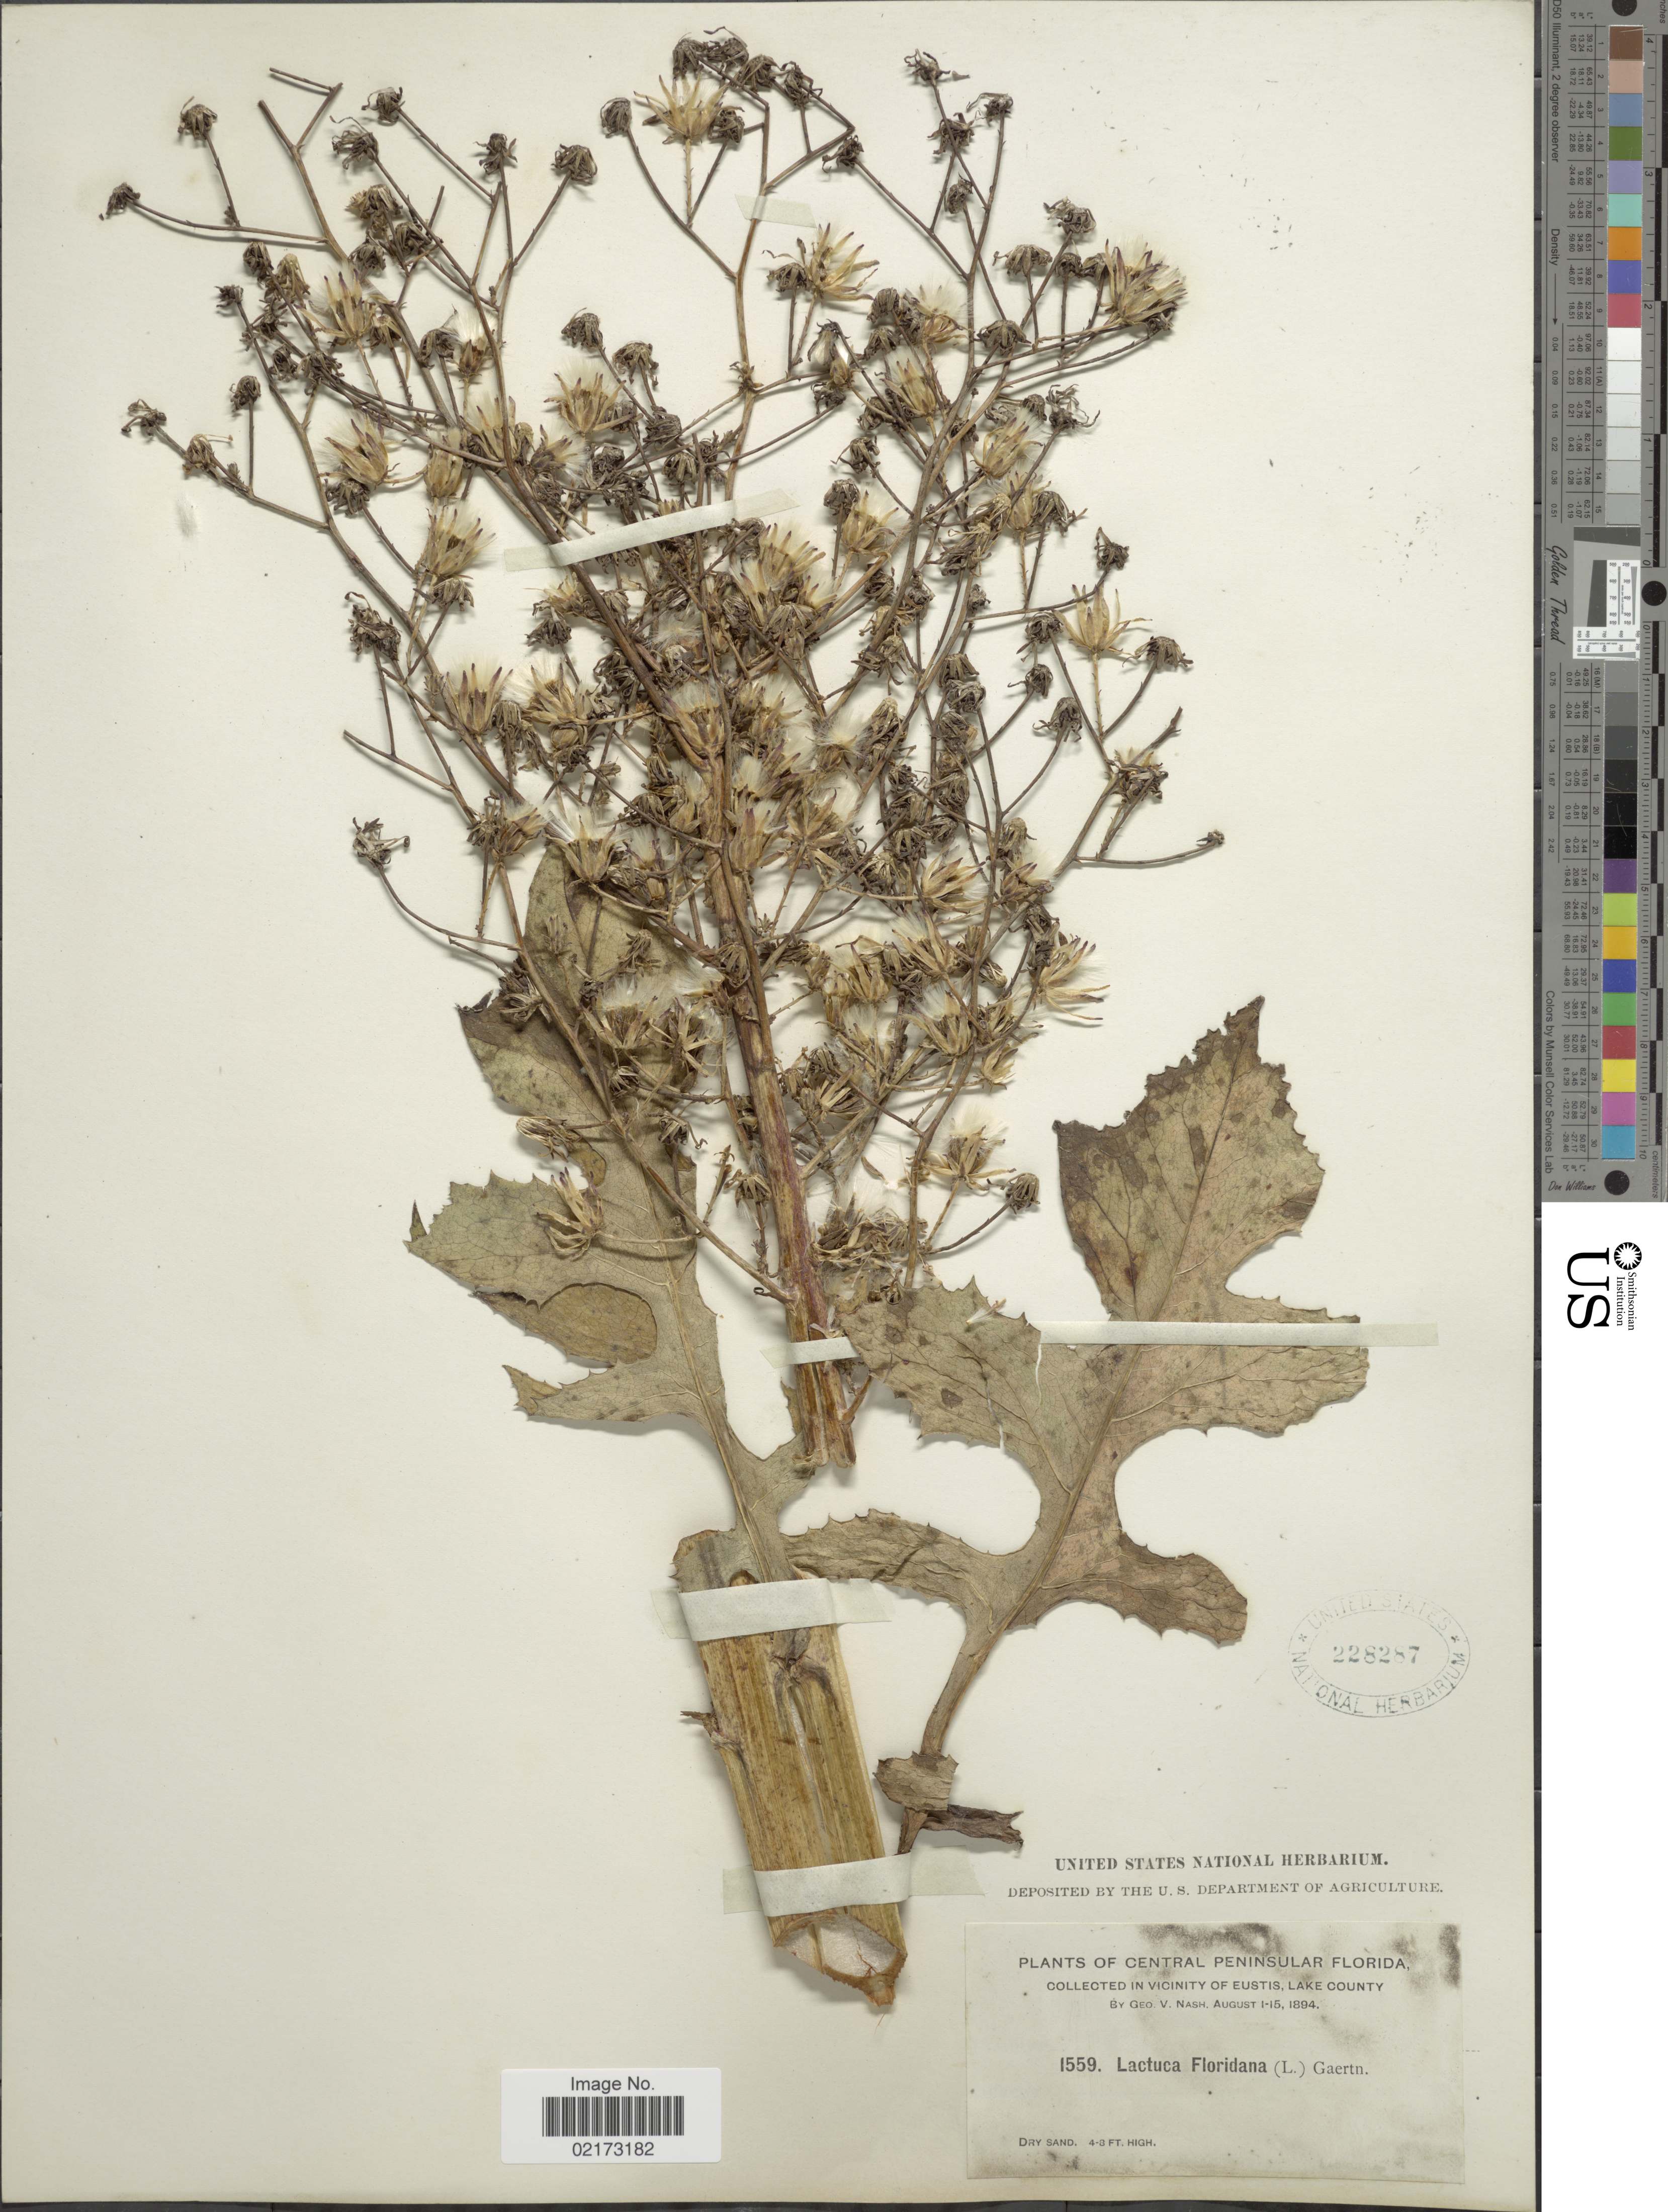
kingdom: Plantae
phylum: Tracheophyta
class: Magnoliopsida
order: Asterales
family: Asteraceae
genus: Lactuca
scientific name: Lactuca floridana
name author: (L.) Gaertn.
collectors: G. V. Nash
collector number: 1559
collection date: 1894-08-01/1894-08-15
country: United States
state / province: Florida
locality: Central Peninsular Florida, Vicinity of Eustis, Lake County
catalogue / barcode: US 228287